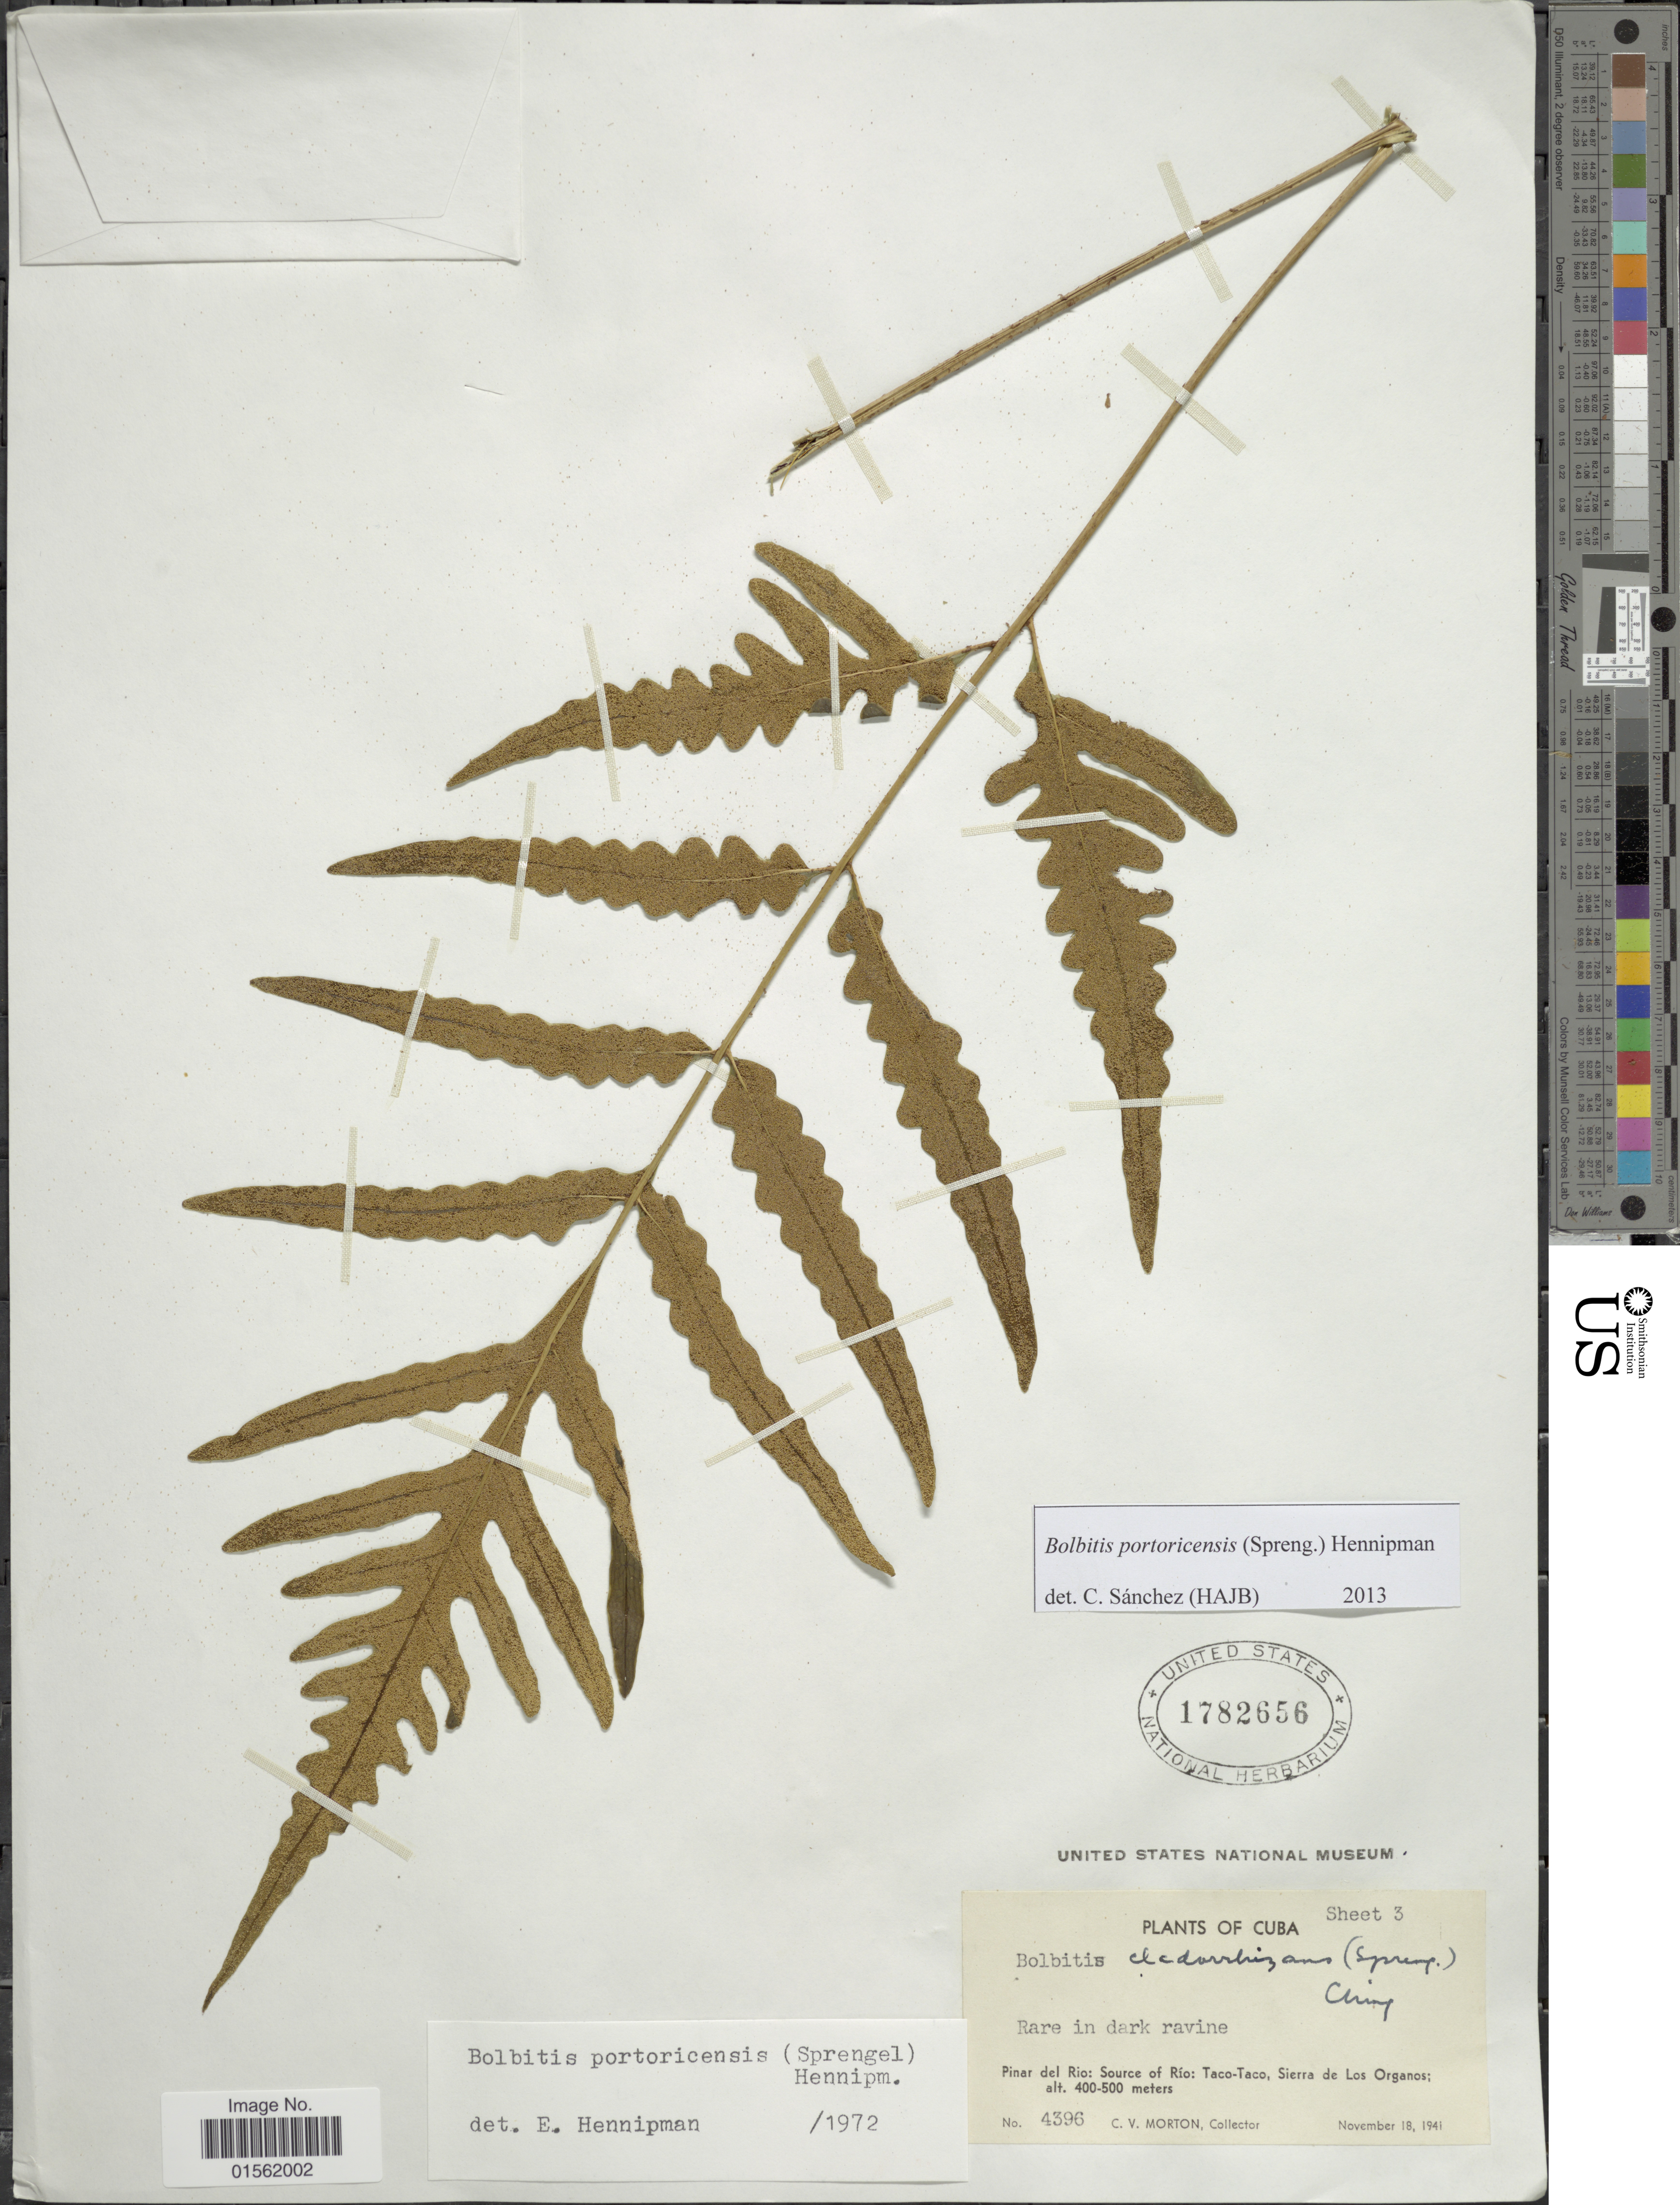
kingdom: Plantae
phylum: Tracheophyta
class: Polypodiopsida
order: Polypodiales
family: Dryopteridaceae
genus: Bolbitis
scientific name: Bolbitis portoricensis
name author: (Spreng.) Hennipman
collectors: C. V. Morton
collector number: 4396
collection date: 1941-11-18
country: Cuba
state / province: Pinar del Río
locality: Source of Río: Taco-Taco, Sierra de Los Organos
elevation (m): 400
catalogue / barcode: US 1782656